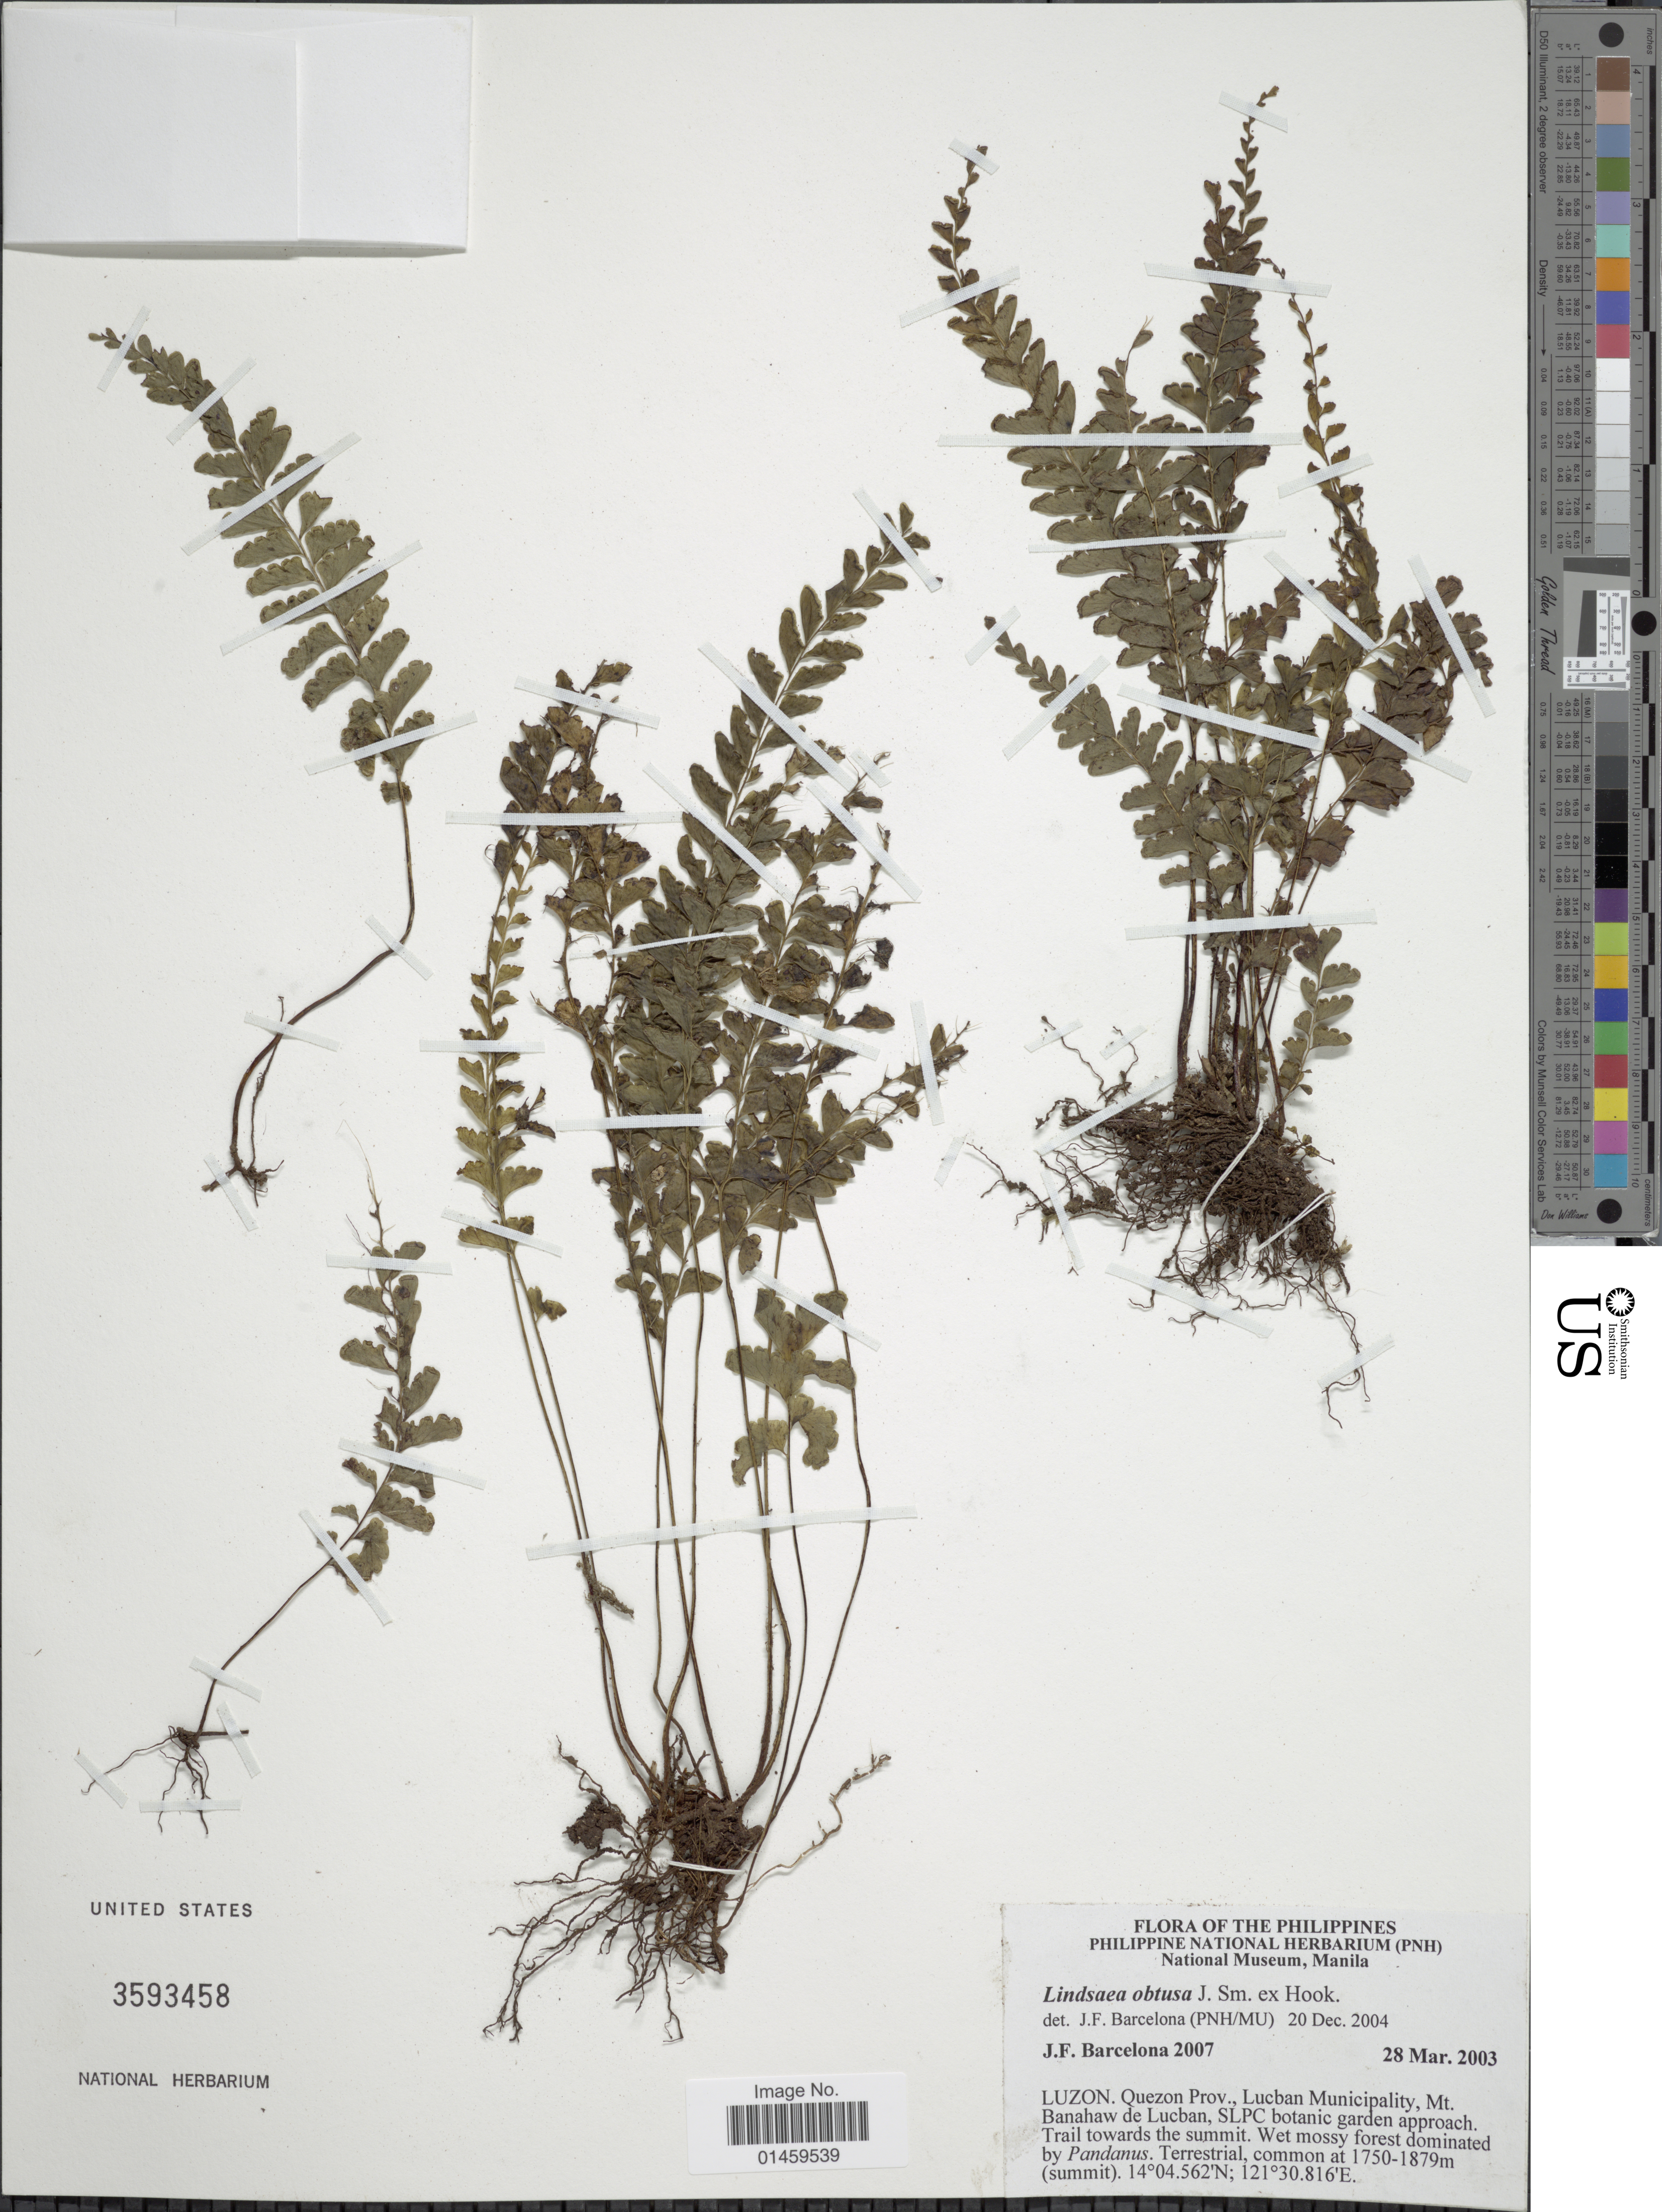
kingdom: Plantae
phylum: Tracheophyta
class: Polypodiopsida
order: Polypodiales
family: Lindsaeaceae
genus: Lindsaea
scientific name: Lindsaea obtusa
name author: J. Sm. ex Hook.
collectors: J. F. Barcelona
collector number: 2007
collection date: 2003-03-28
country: Philippines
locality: Luzon. Quezon Prov., Lucban Municipality, Mt. Banahaw de Lucban, SLPC botanic garden approach. Trail towards the summit.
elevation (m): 1750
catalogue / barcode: US 3593458